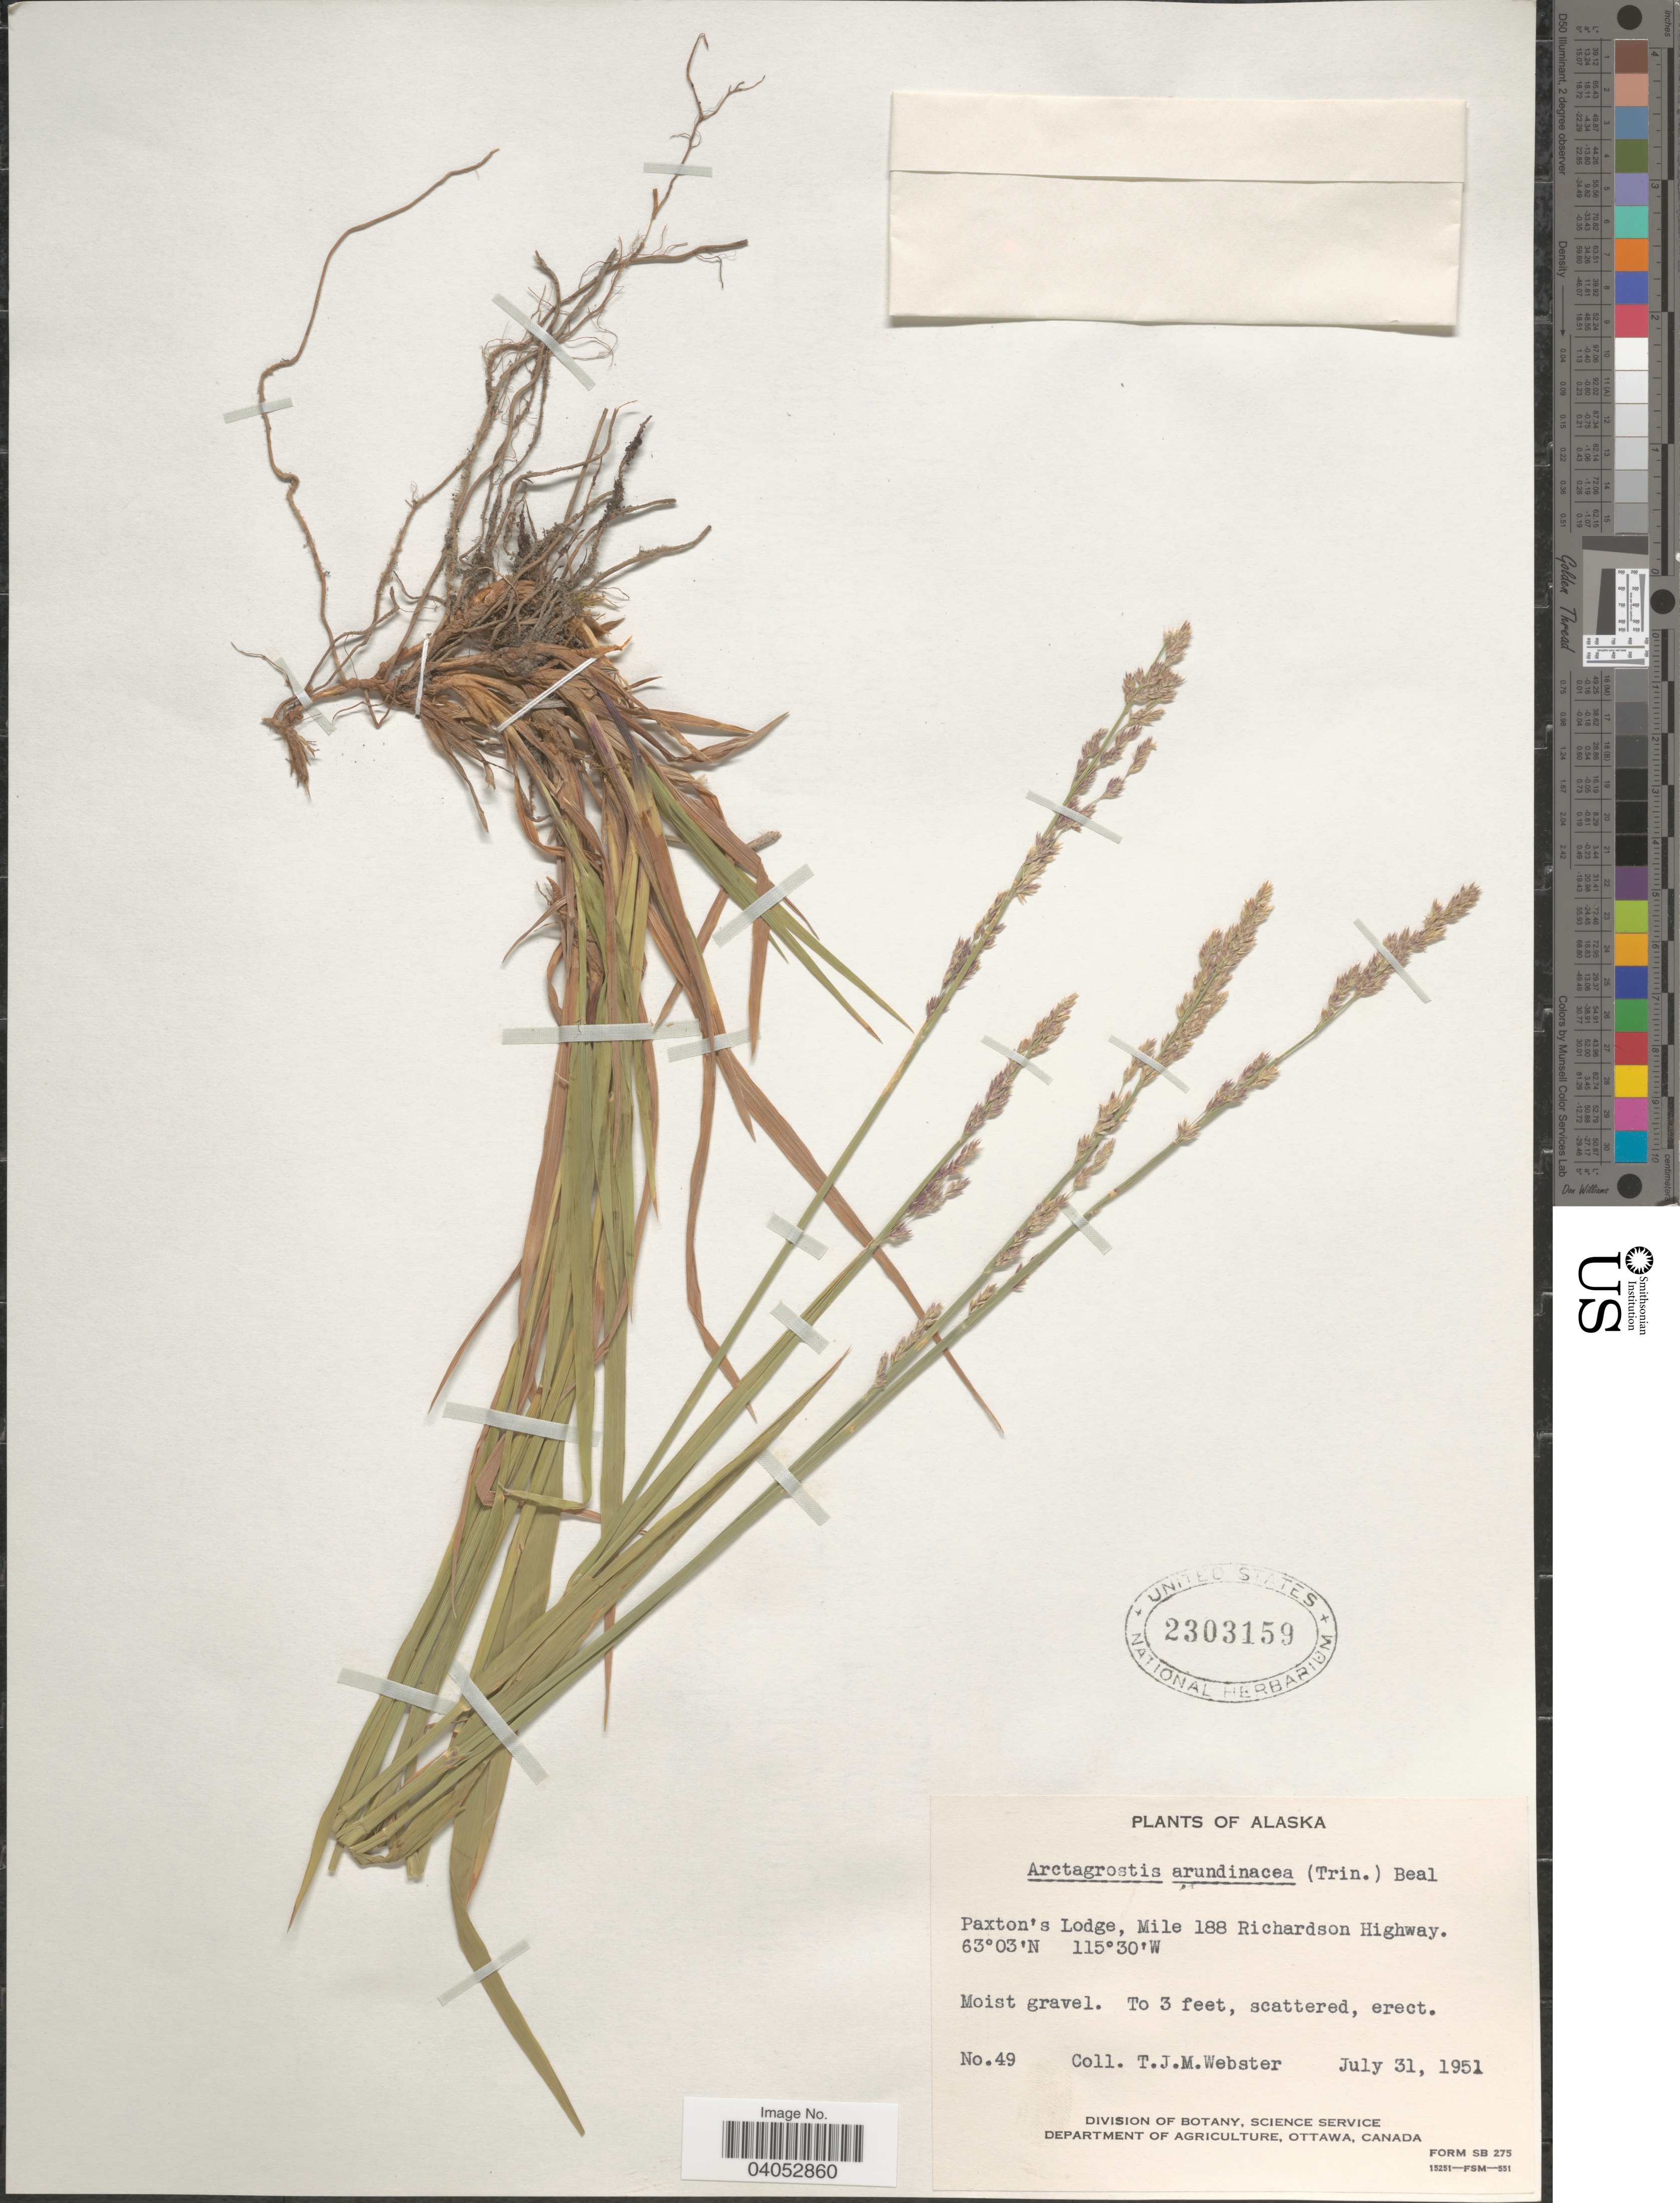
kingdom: Plantae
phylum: Tracheophyta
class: Liliopsida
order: Poales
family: Poaceae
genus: Arctagrostis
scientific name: Arctagrostis latifolia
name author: (R. Br.) Griseb.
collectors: T. J. Webster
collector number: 49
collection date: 1951-07-31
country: United States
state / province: Alaska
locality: Paxton's Lodge, Mile 188 Richardson Highway.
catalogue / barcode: US 2303159